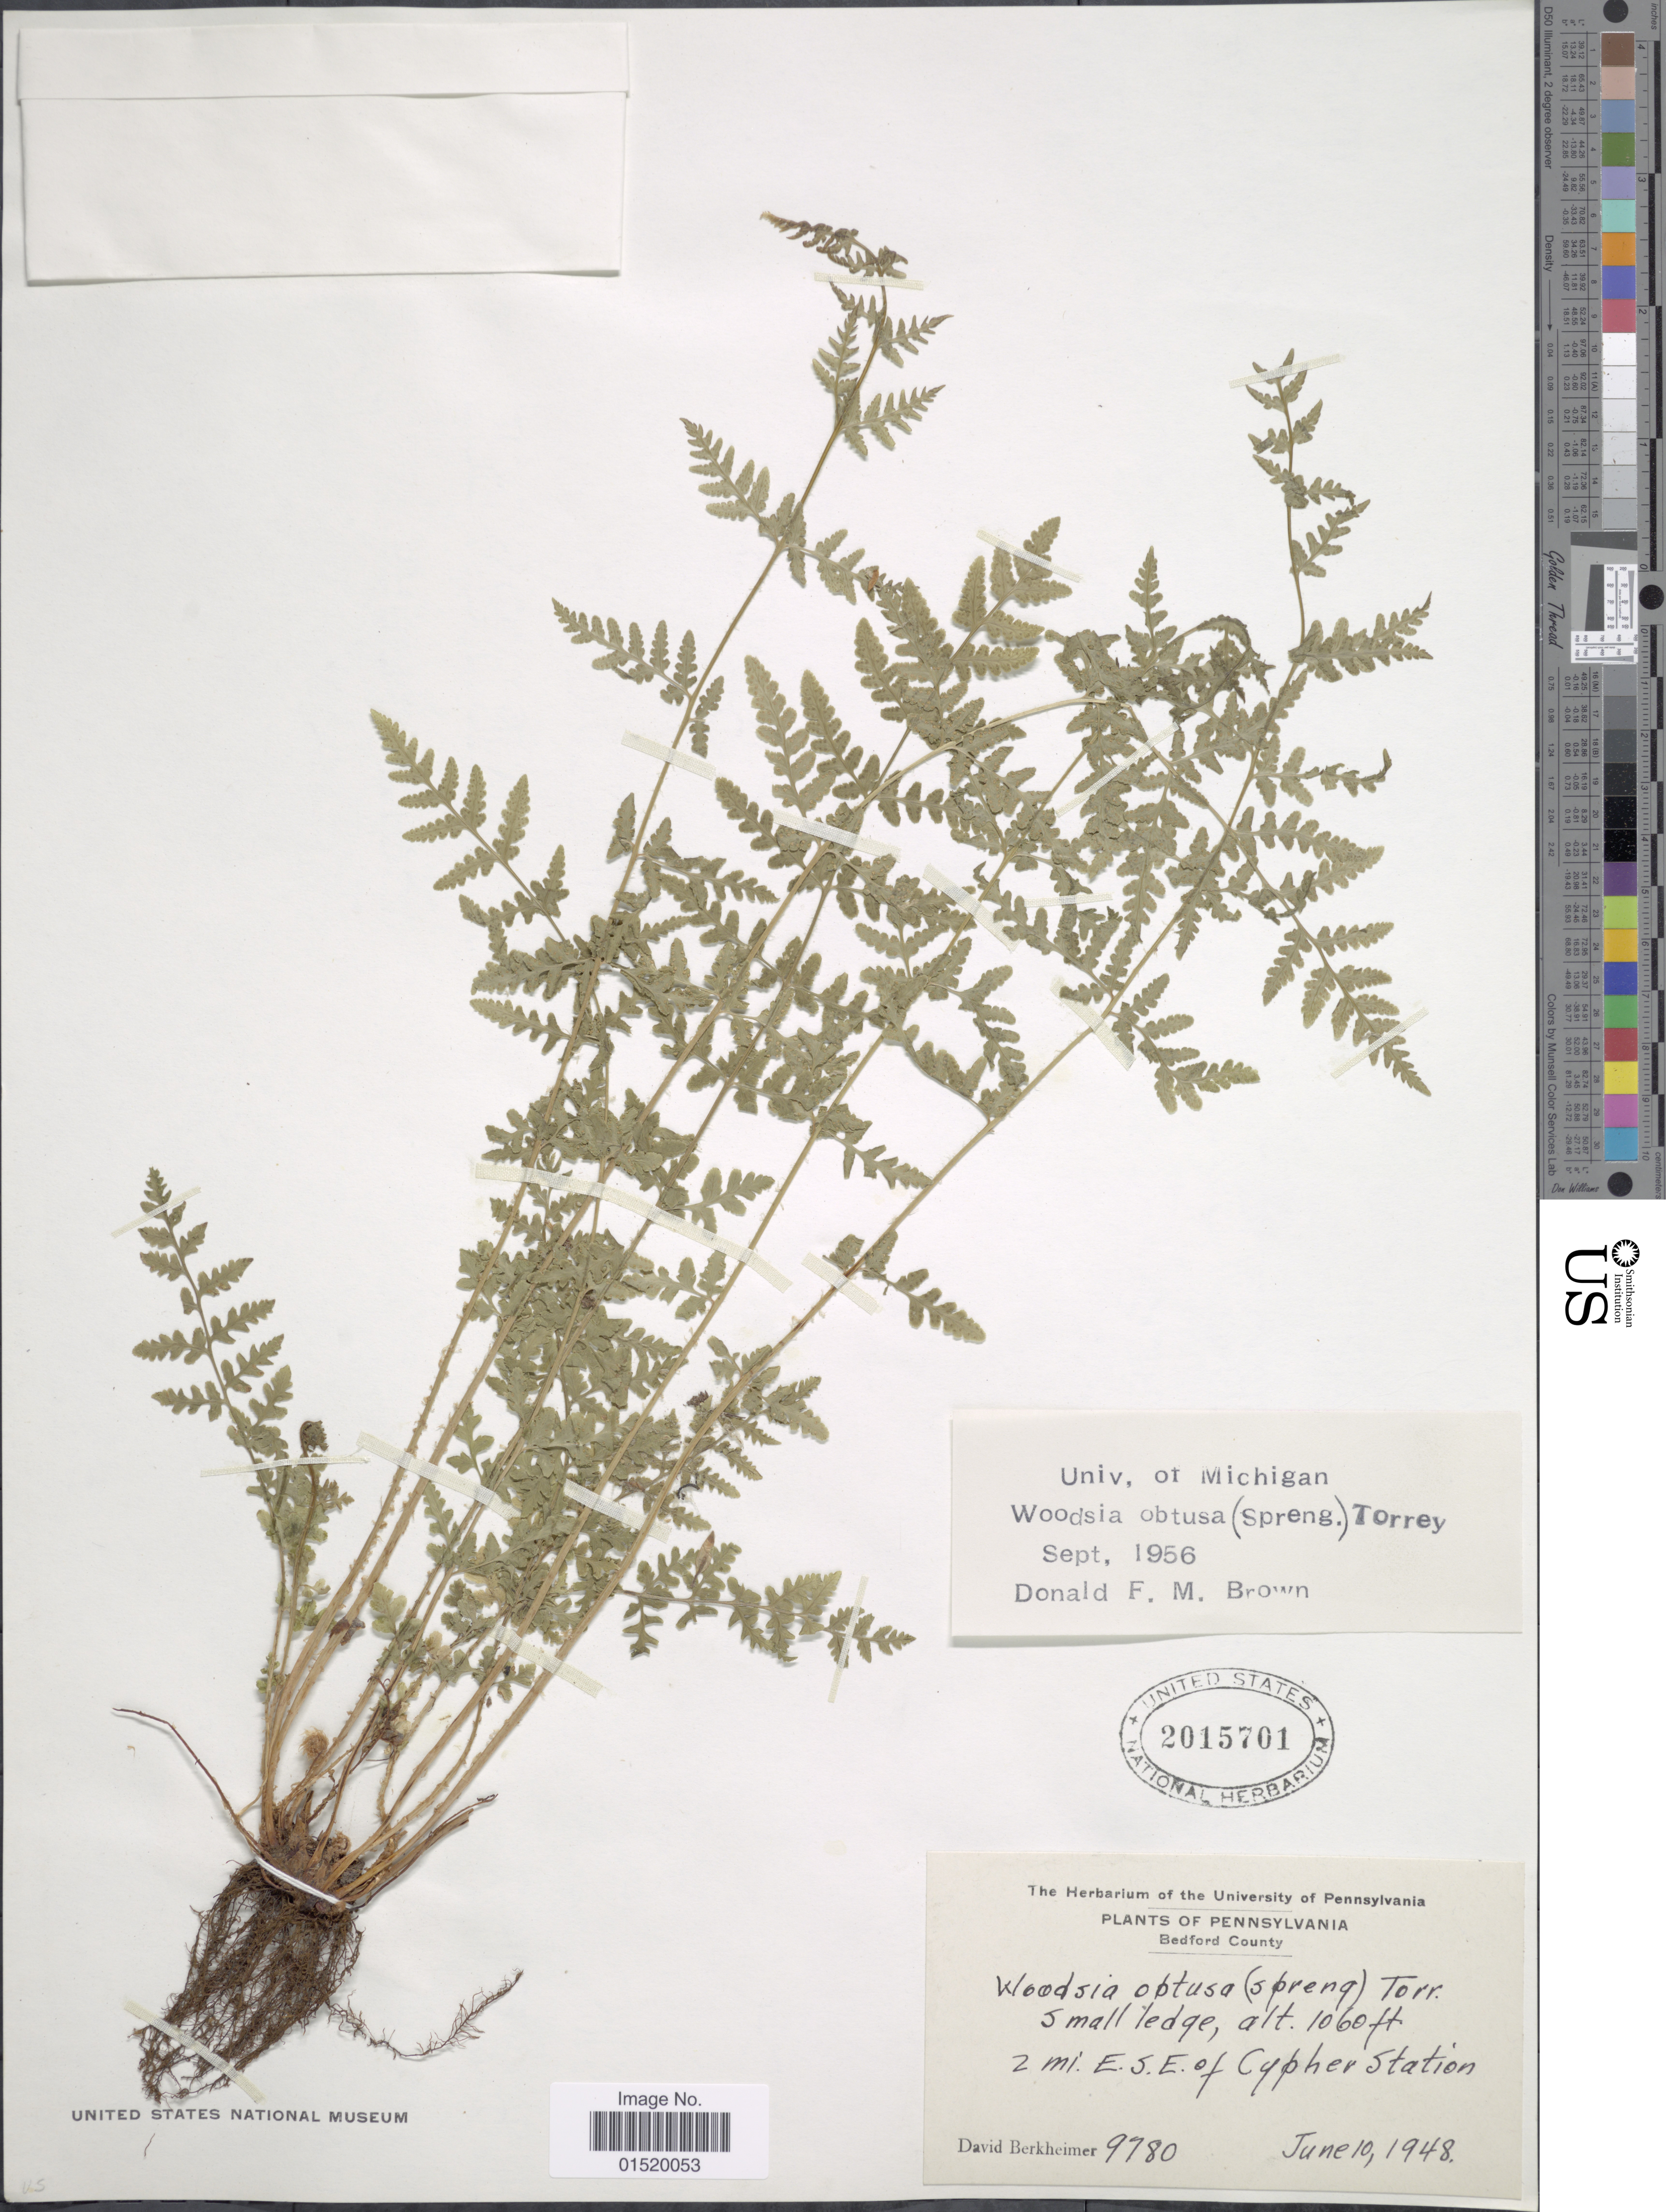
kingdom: Plantae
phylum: Tracheophyta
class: Polypodiopsida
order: Polypodiales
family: Woodsiaceae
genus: Woodsia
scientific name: Woodsia obtusa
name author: (Spreng.) Torr.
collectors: D. Berkheimer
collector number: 9780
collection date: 1948-06-10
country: United States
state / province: Pennsylvania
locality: Bedford County, 2 mi E.S.E. of Cypher Station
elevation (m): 323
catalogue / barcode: US 2015701